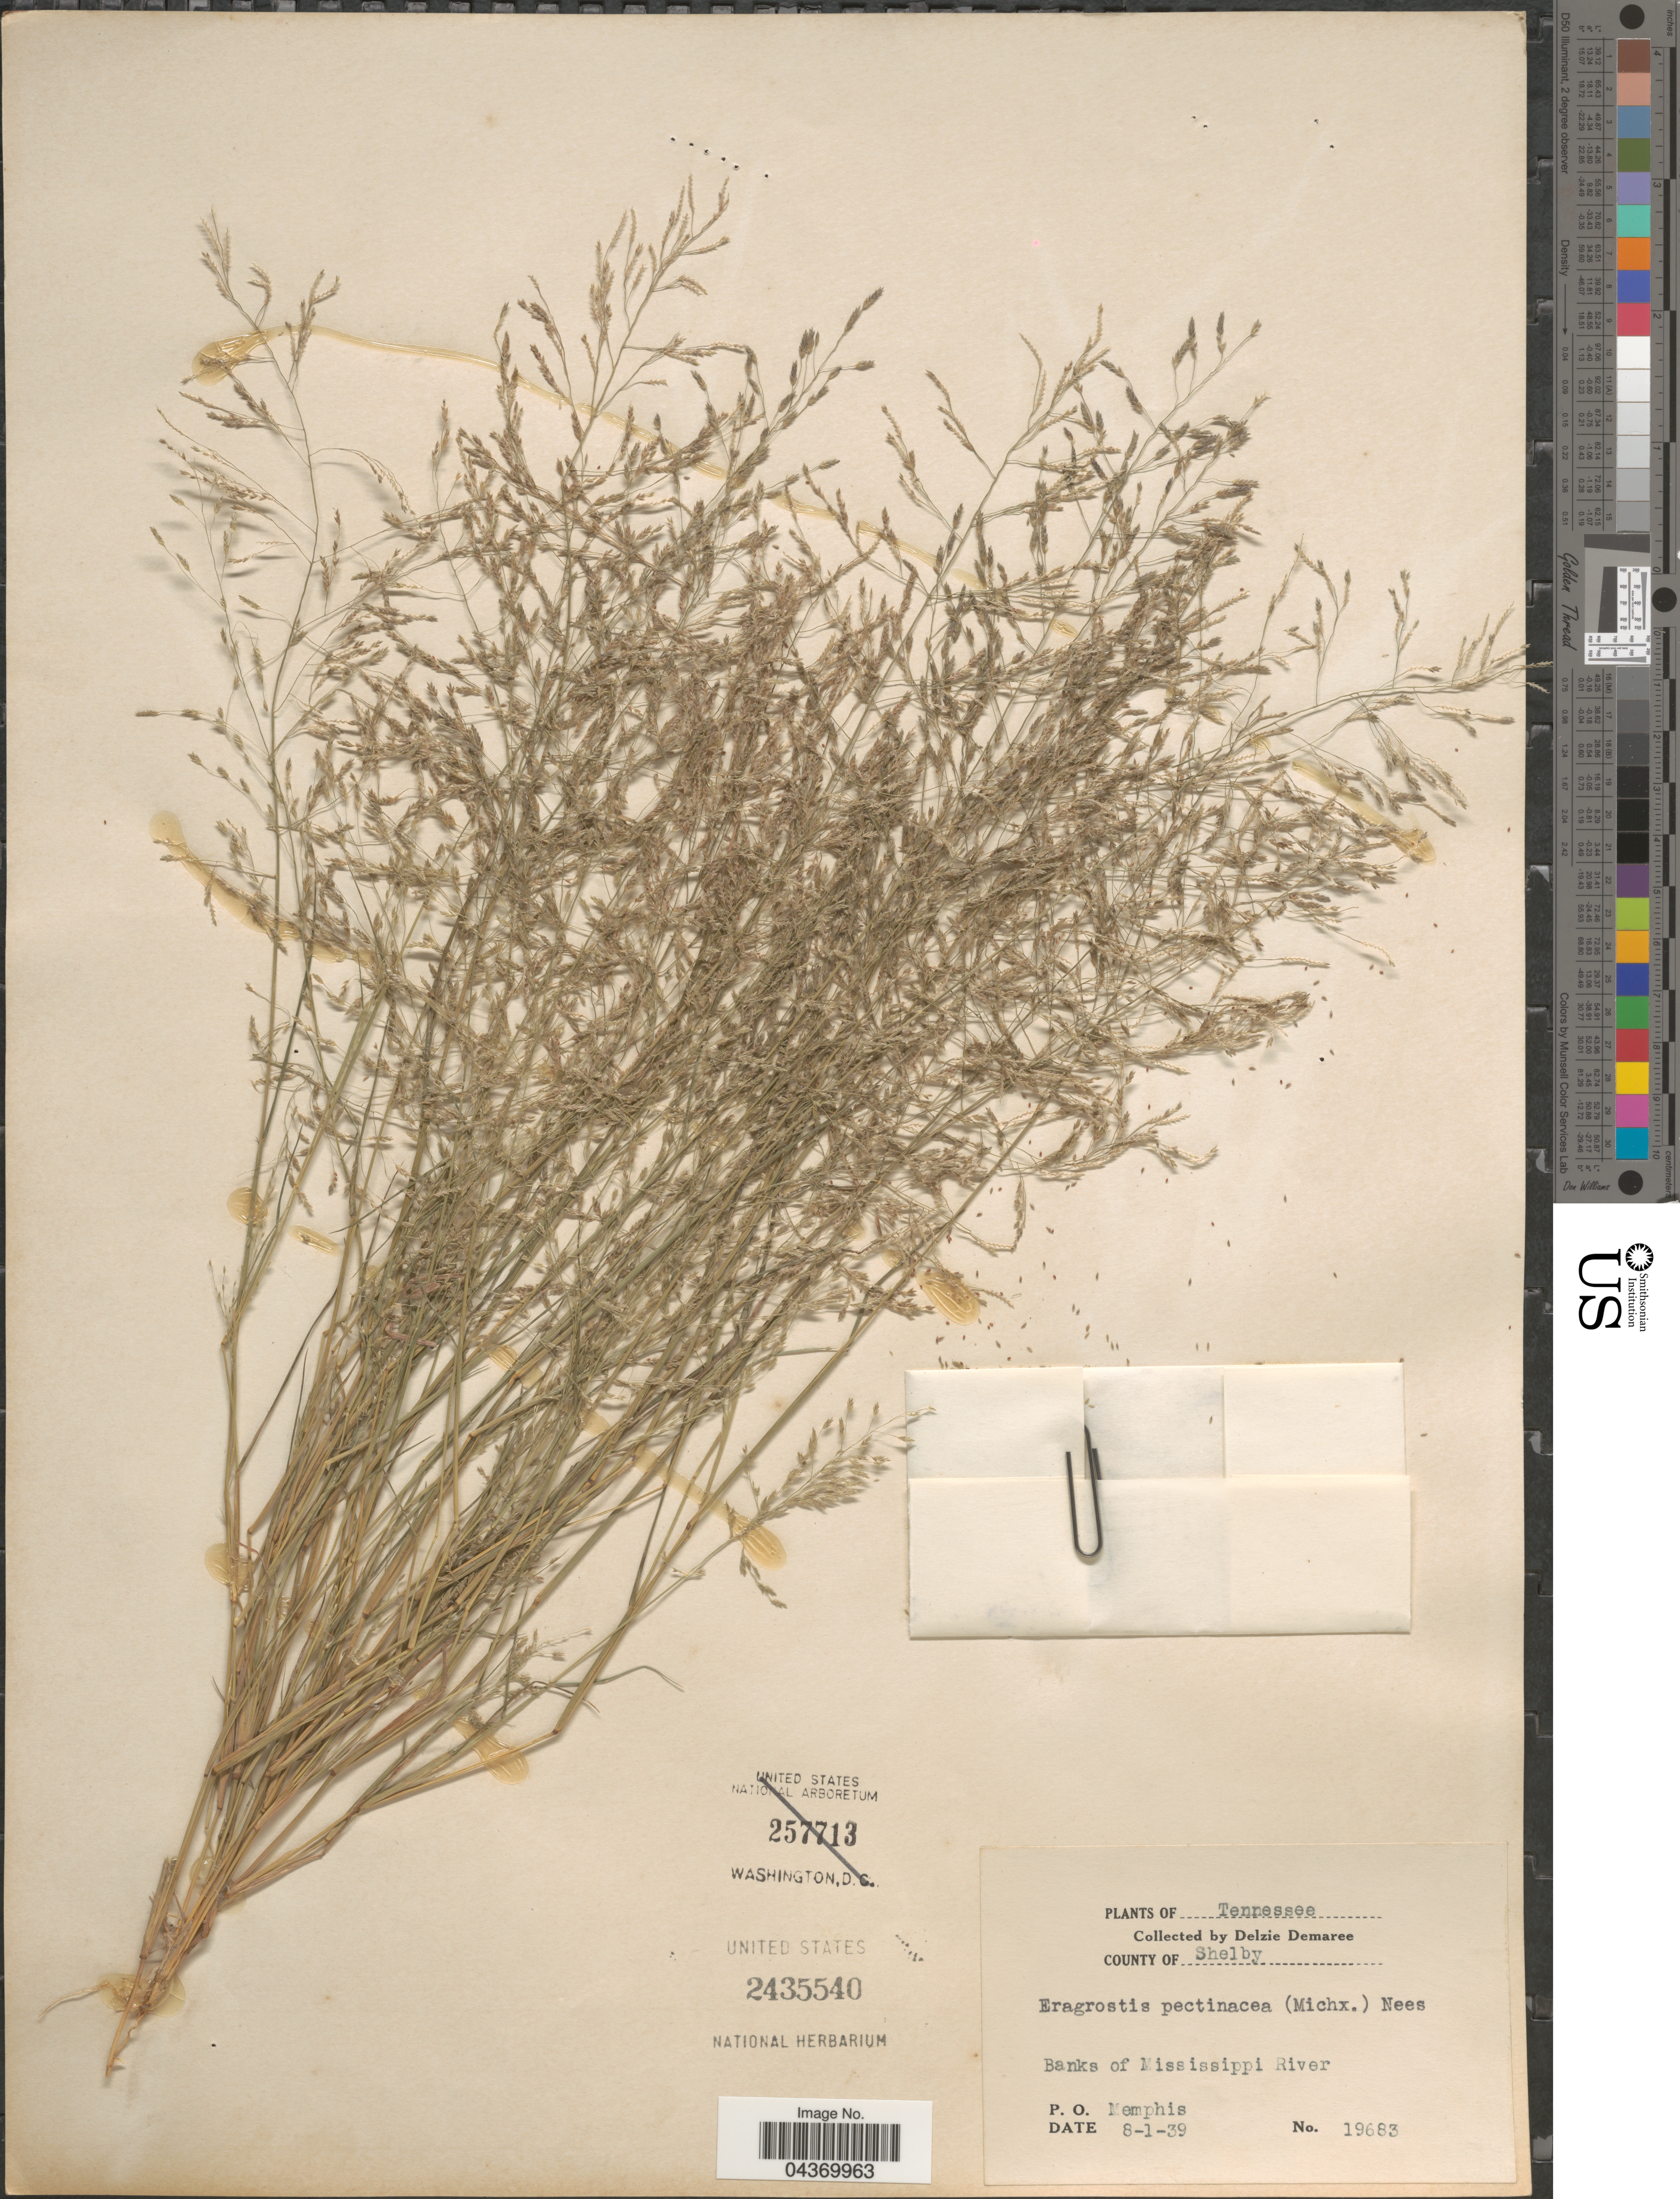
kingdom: Plantae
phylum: Tracheophyta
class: Liliopsida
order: Poales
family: Poaceae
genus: Eragrostis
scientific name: Eragrostis pectinacea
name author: (Michx.) Nees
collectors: D. Demaree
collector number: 19683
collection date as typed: Transcribed d/m/y: 1/8/39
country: United States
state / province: Tennessee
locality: County of Shelby. Banks of Mississippi River. P. O. Memphis.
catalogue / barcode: US 2435540